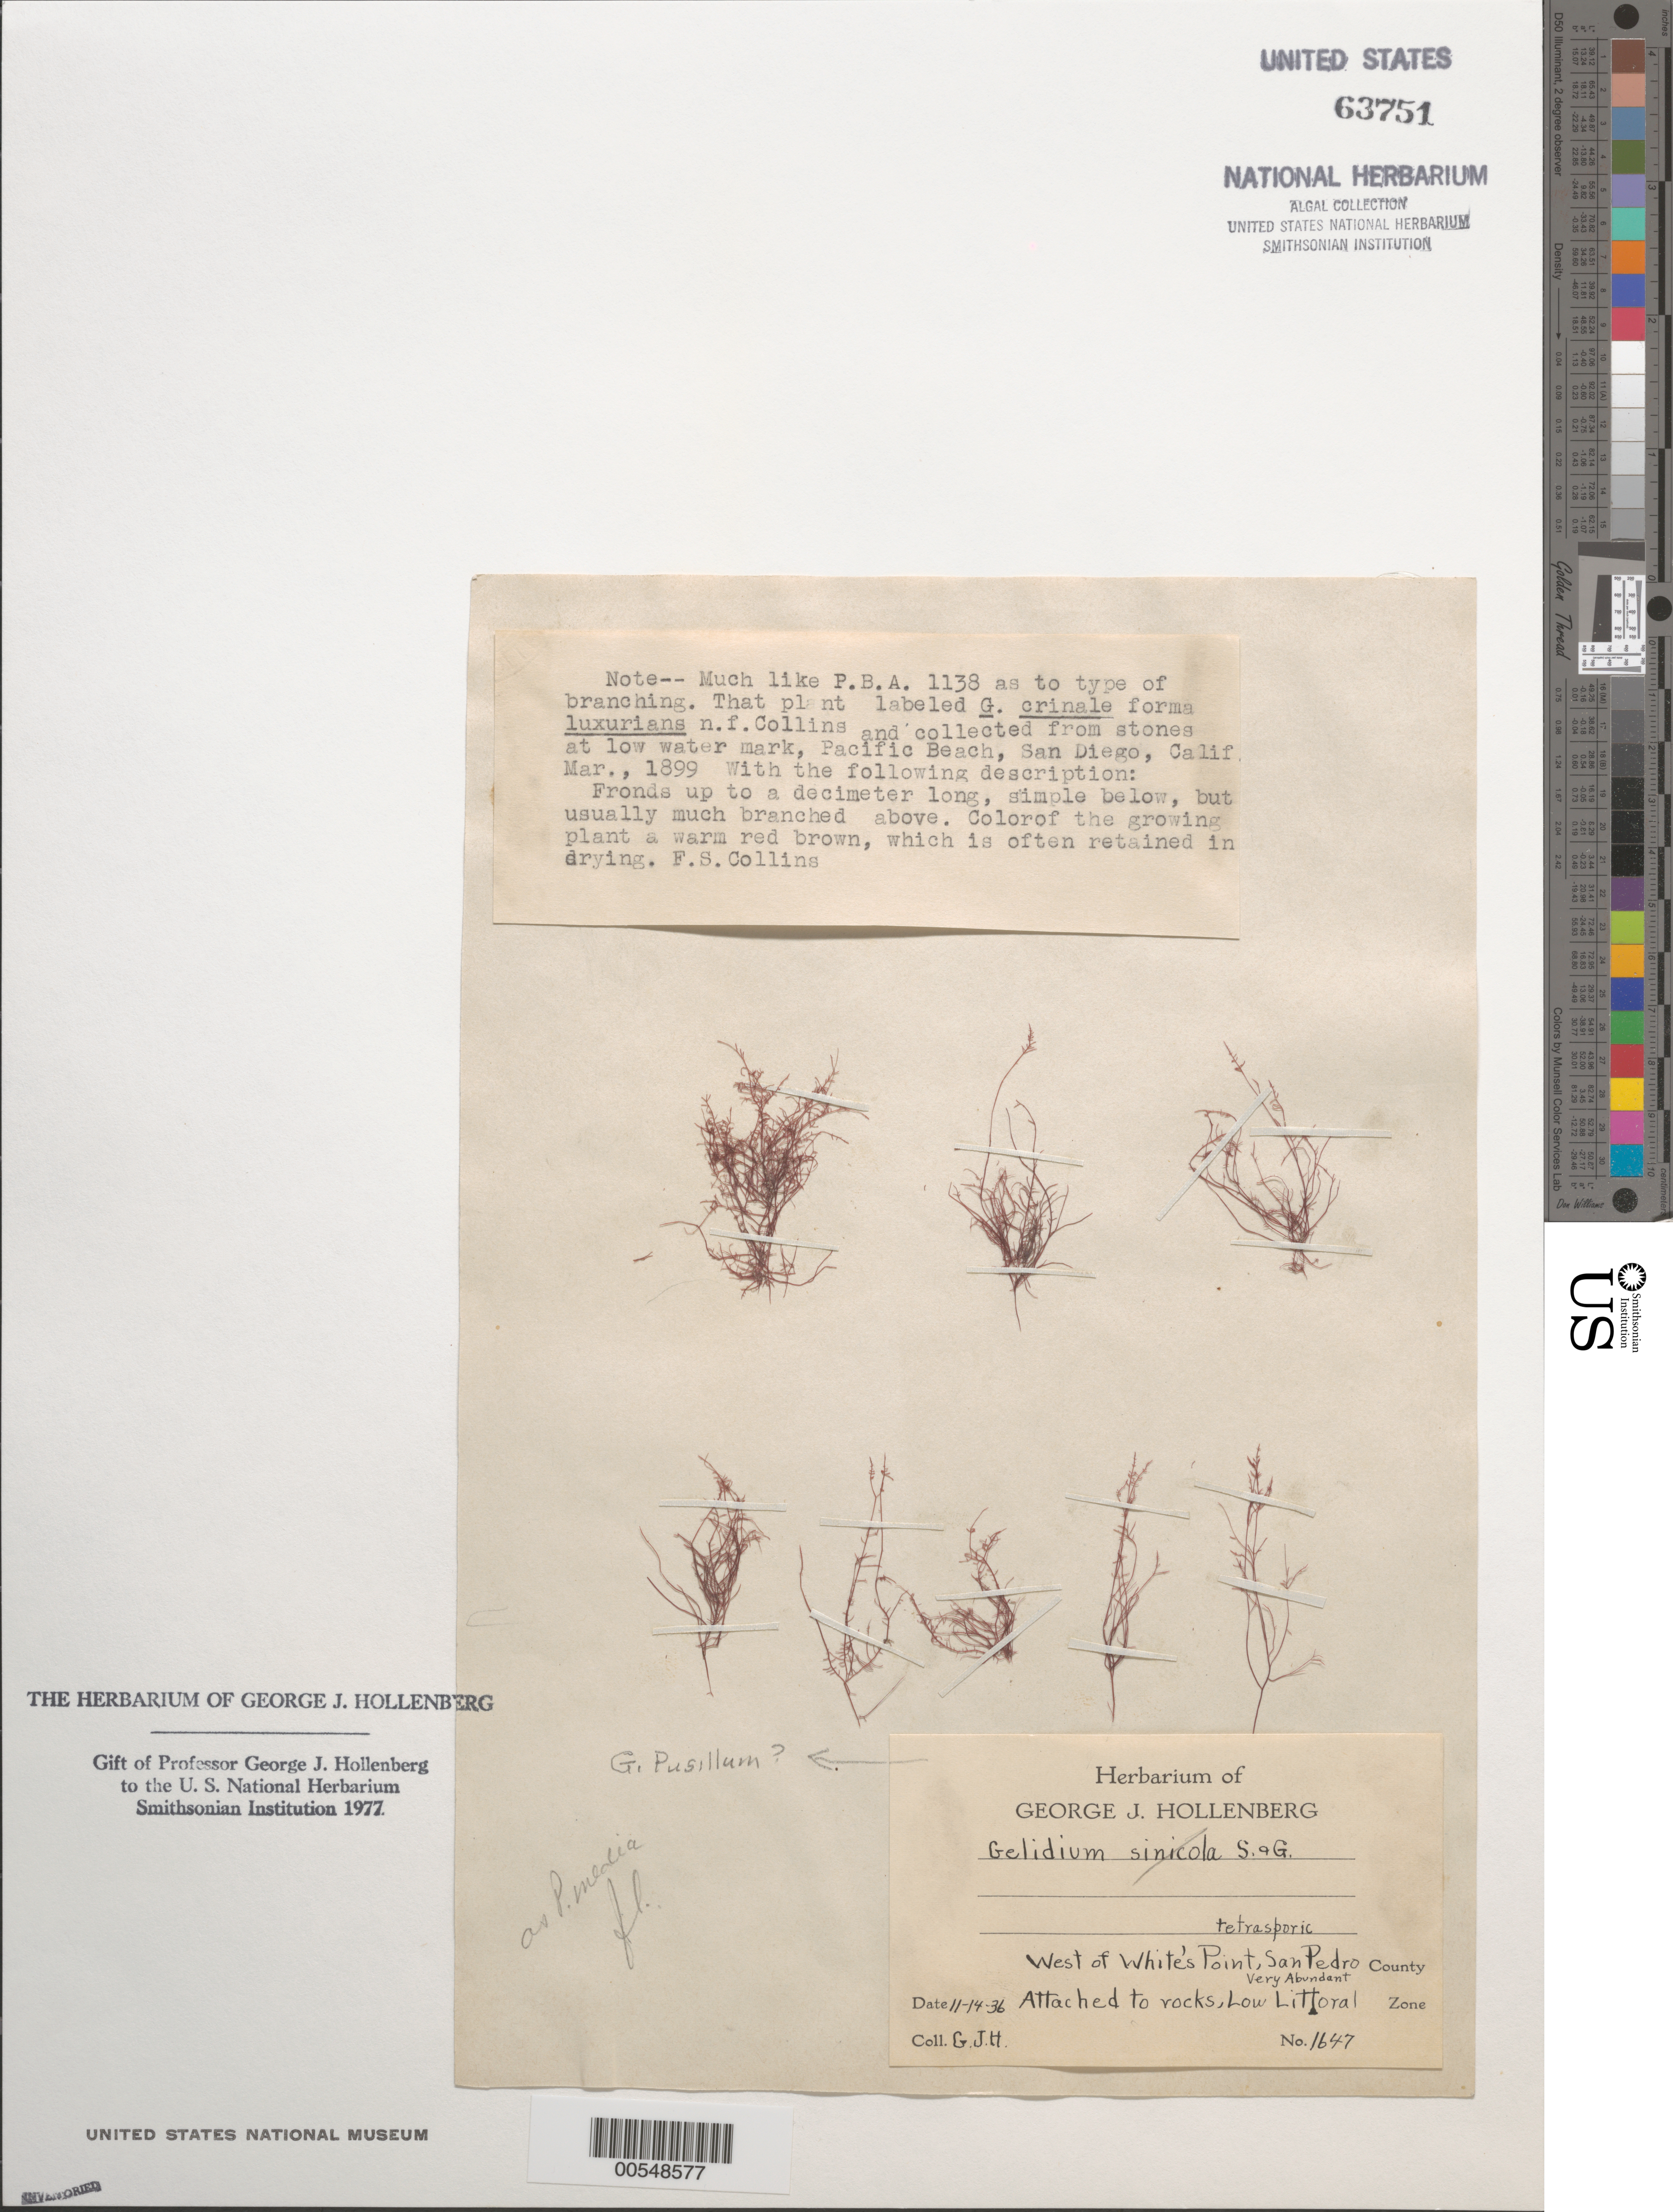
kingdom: Plantae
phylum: Rhodophyta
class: Florideophyceae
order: Gelidiales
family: Gelidiaceae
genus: Gelidium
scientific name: Gelidium pusillum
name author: (Stackh.) Le Jol.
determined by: Hollenberg, George J.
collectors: G. Hollenberg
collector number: GJH 1647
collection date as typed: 14 Nov 1936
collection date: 1936-11-14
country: United States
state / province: California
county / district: Los Angeles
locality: San Pedro, west of White's Point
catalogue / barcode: US 63751